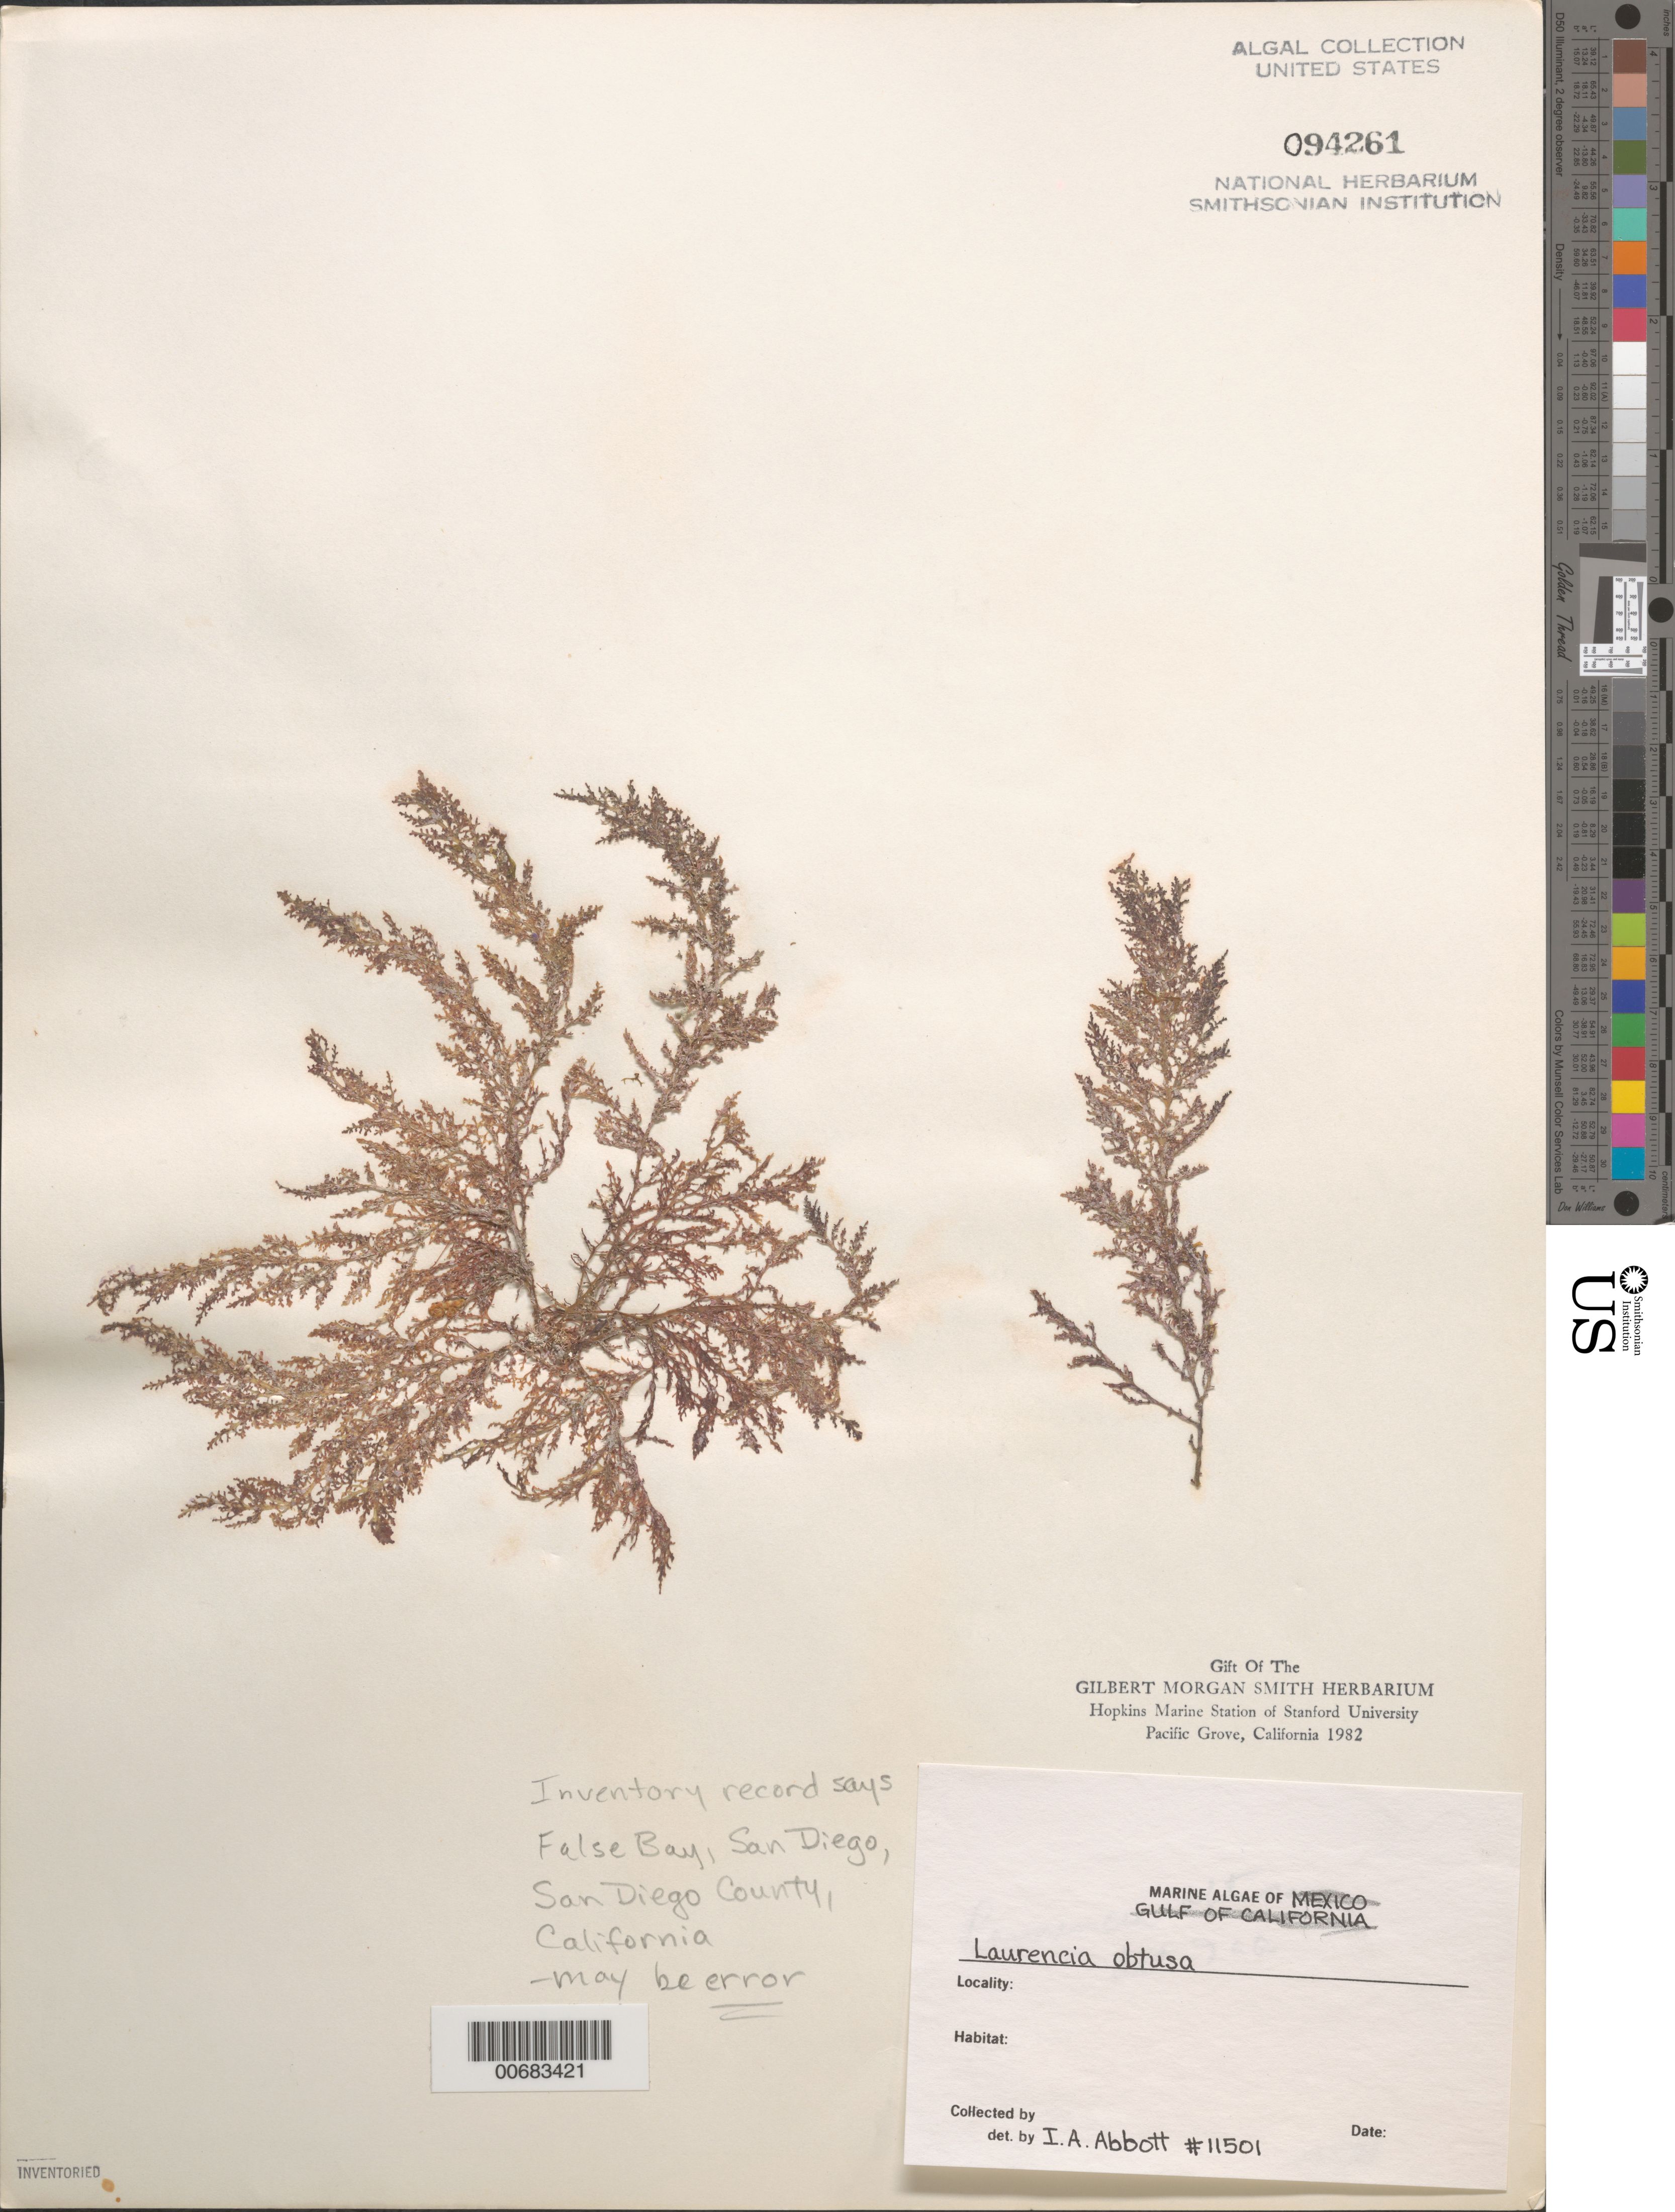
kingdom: Plantae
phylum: Rhodophyta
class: Florideophyceae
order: Ceramiales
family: Rhodomelaceae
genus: Laurencia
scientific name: Laurencia obtusa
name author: (Huds.) J.V.Lamouroux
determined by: Abbott, Isabella A.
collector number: IAA 11501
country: United States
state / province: California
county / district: San Diego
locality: False Bay, San Diego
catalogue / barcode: US 94261